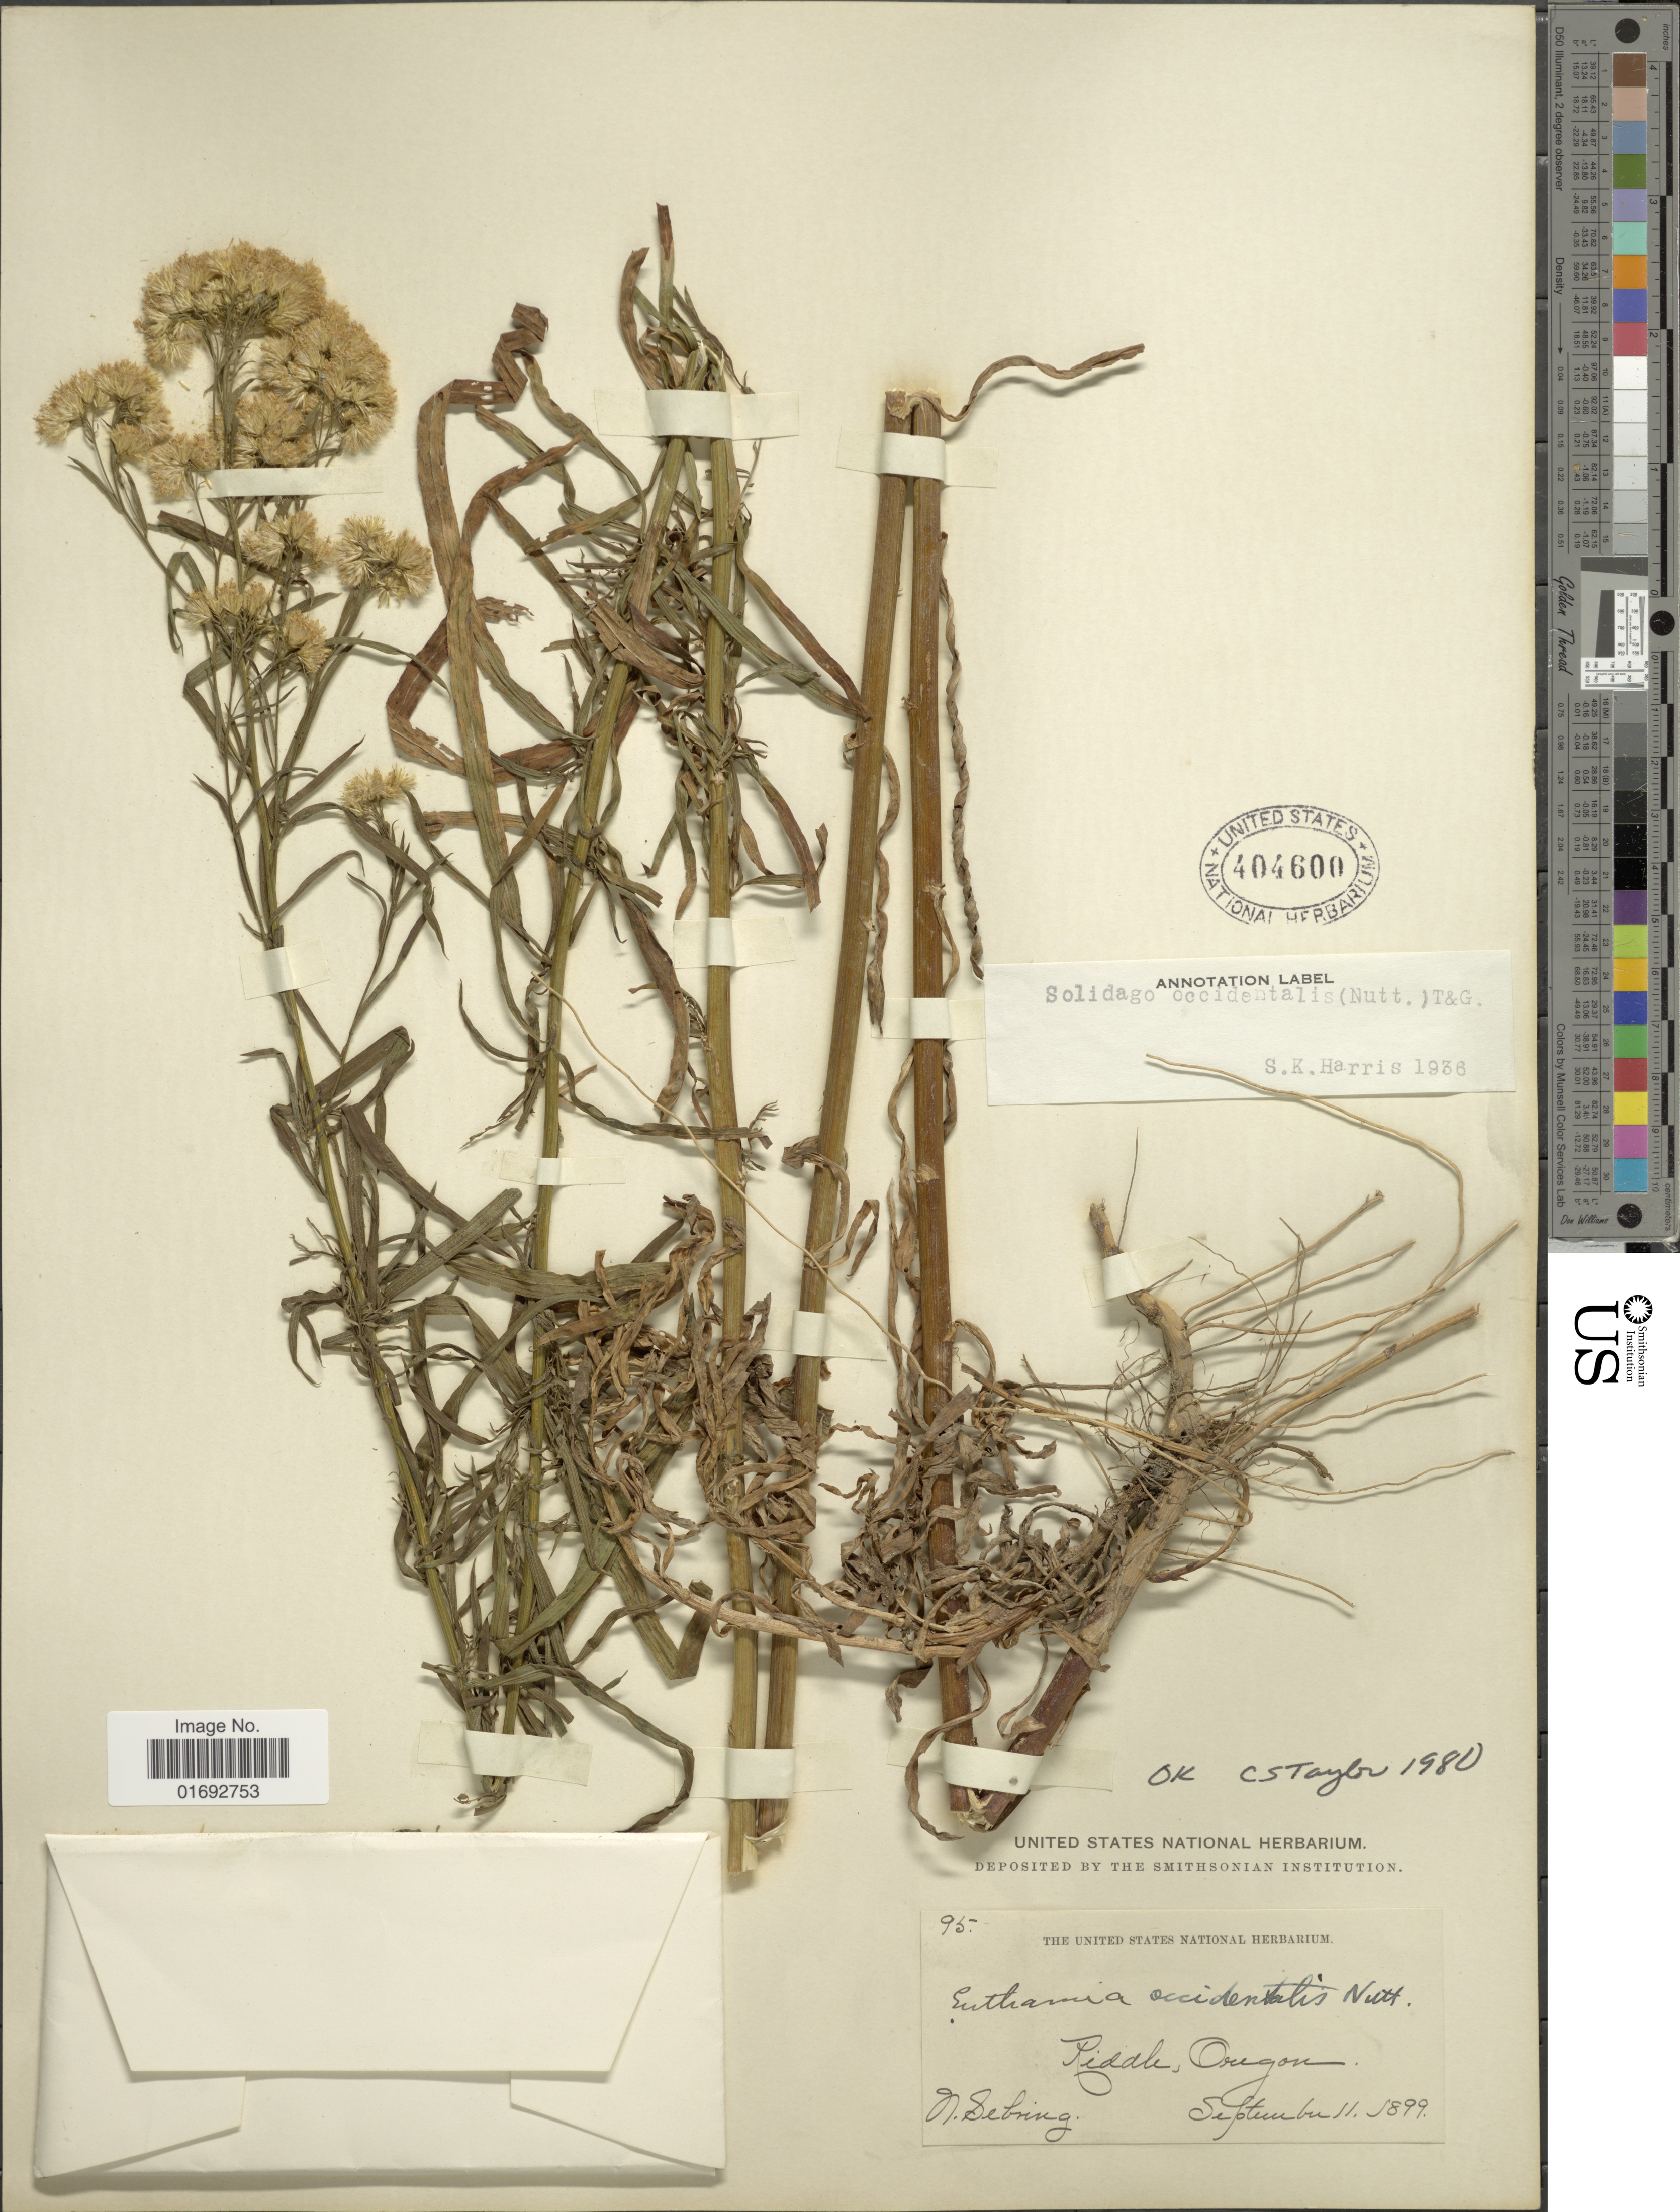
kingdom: Plantae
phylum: Tracheophyta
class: Magnoliopsida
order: Asterales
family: Asteraceae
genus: Euthamia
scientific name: Euthamia occidentalis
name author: Nutt.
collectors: N. Sebring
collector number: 95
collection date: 1899-09-11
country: United States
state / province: Oregon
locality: Riddle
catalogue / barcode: US 404600